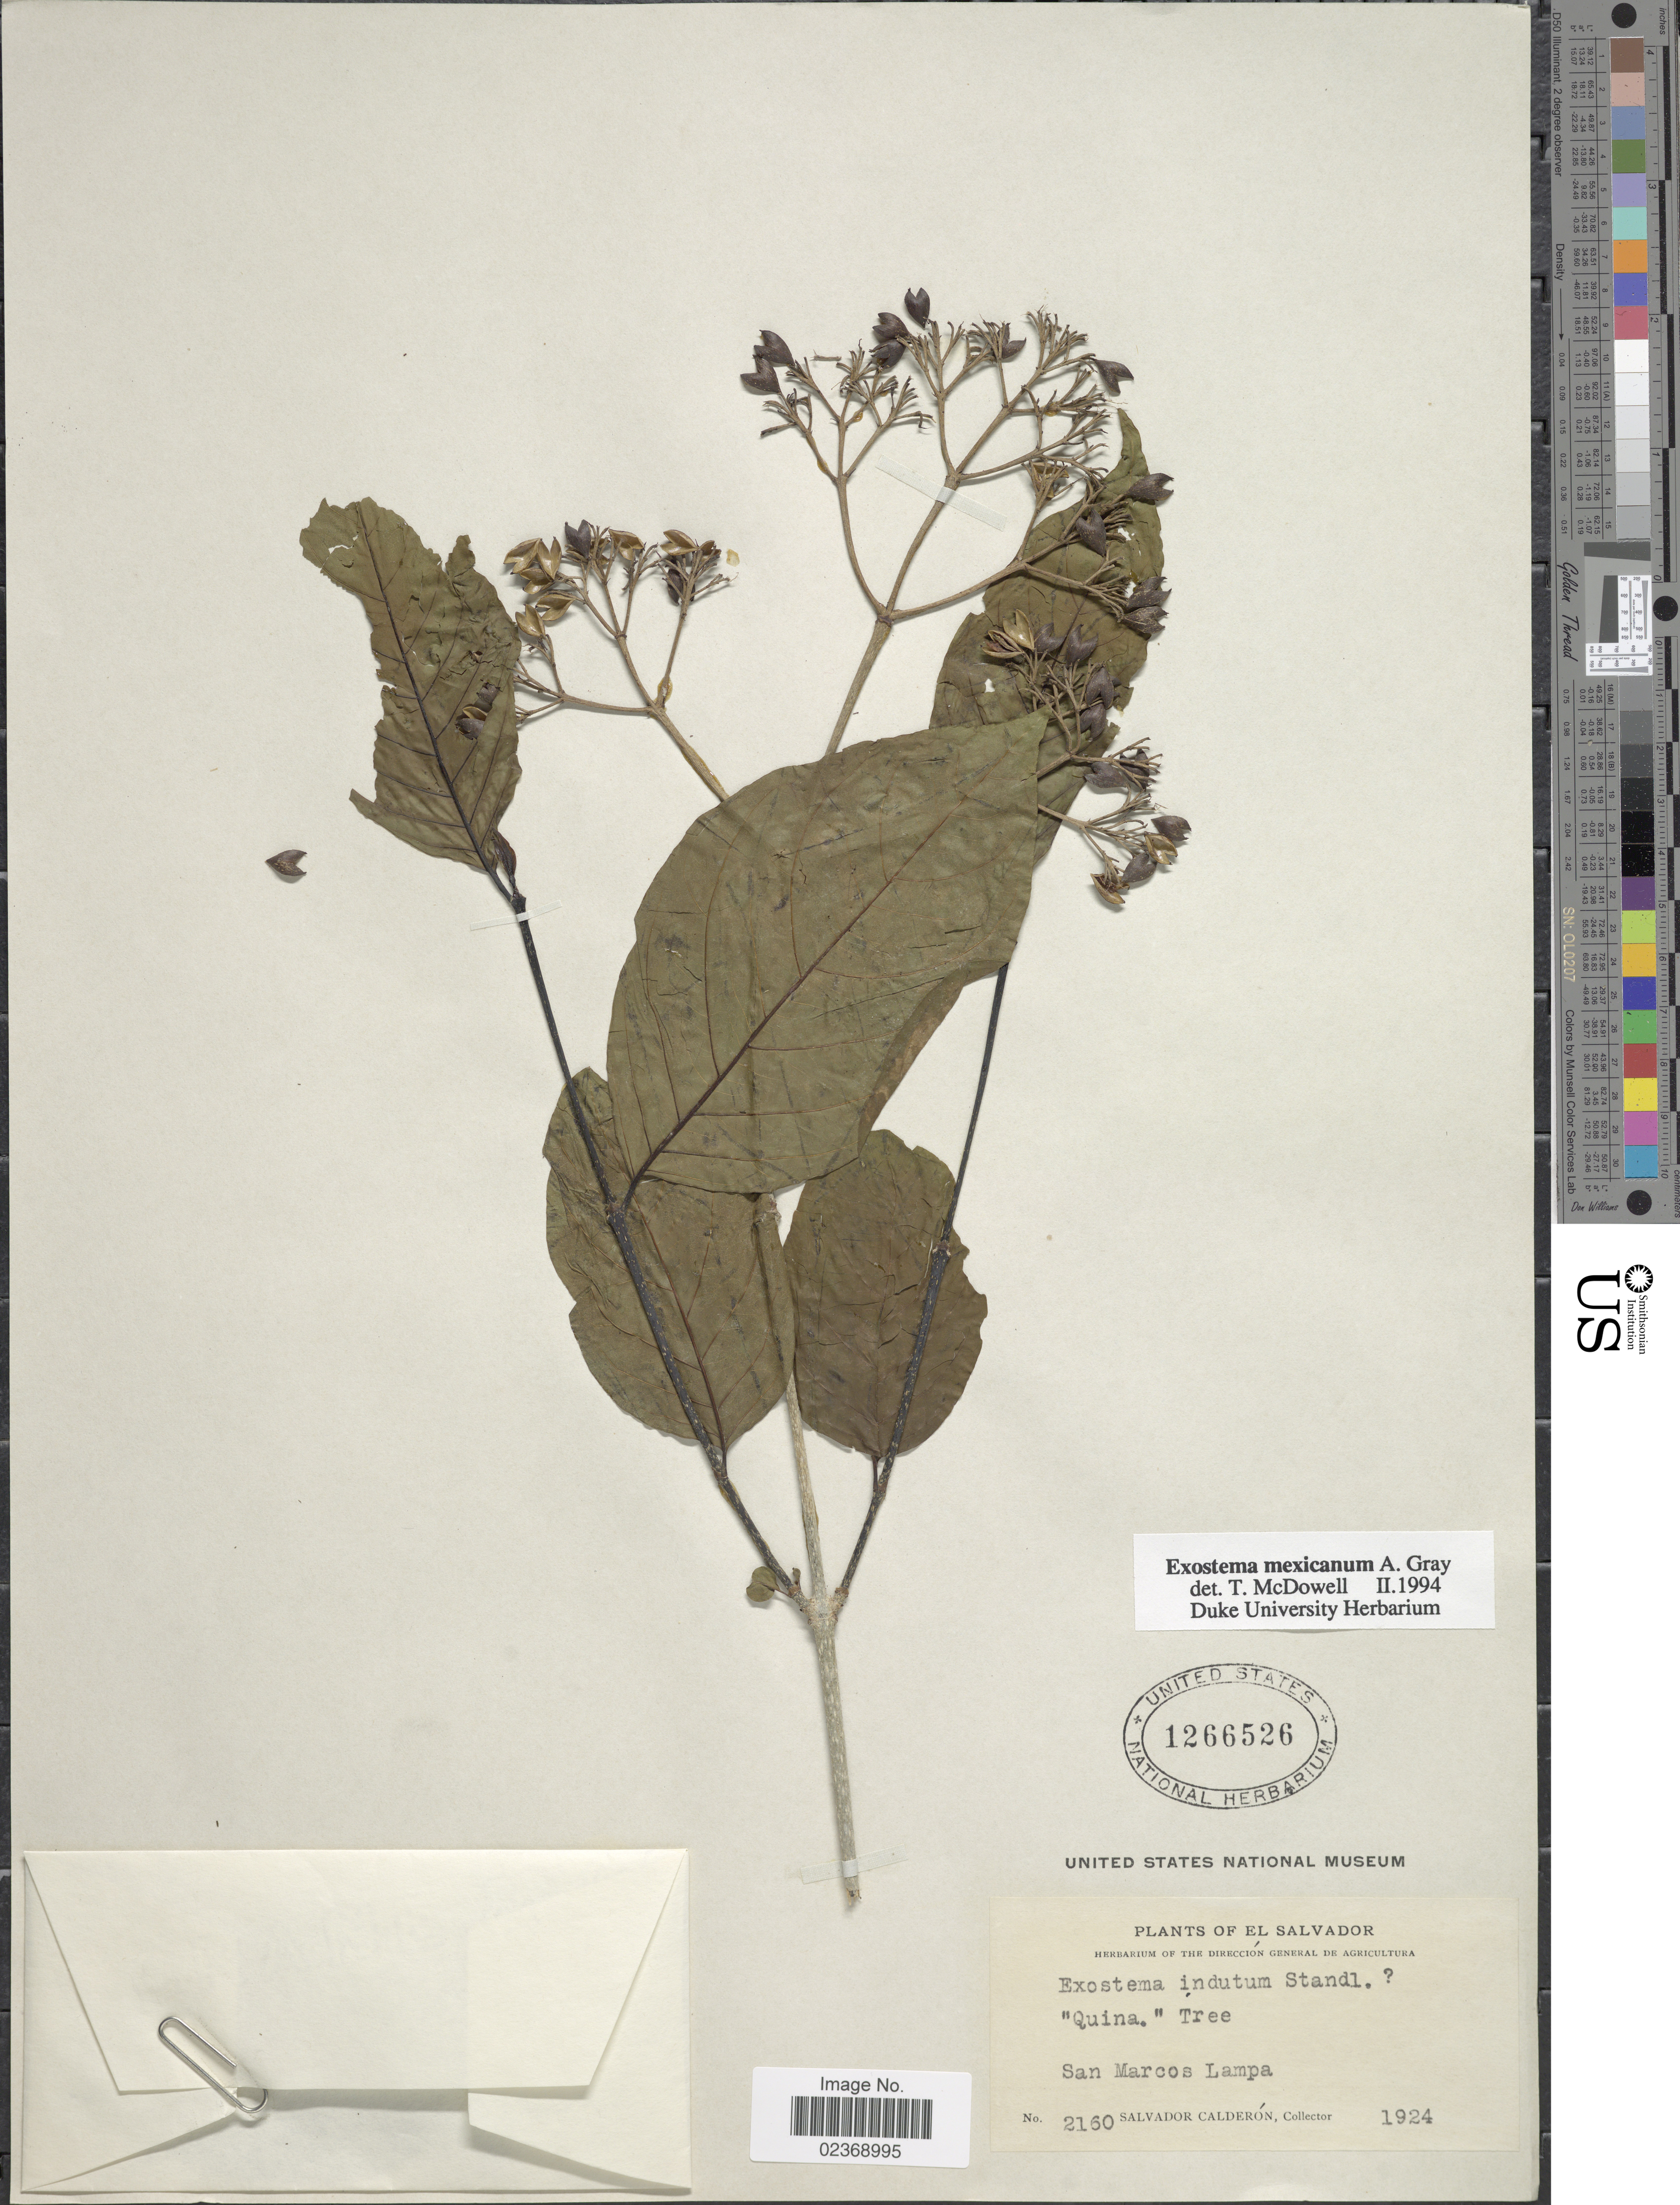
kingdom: Plantae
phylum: Tracheophyta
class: Magnoliopsida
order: Gentianales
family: Rubiaceae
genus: Exostema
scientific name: Exostema mexicanum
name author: A. Gray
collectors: S. Calderón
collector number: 2160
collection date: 1924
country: El Salvador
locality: San Marcos Lampa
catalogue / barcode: US 1266526